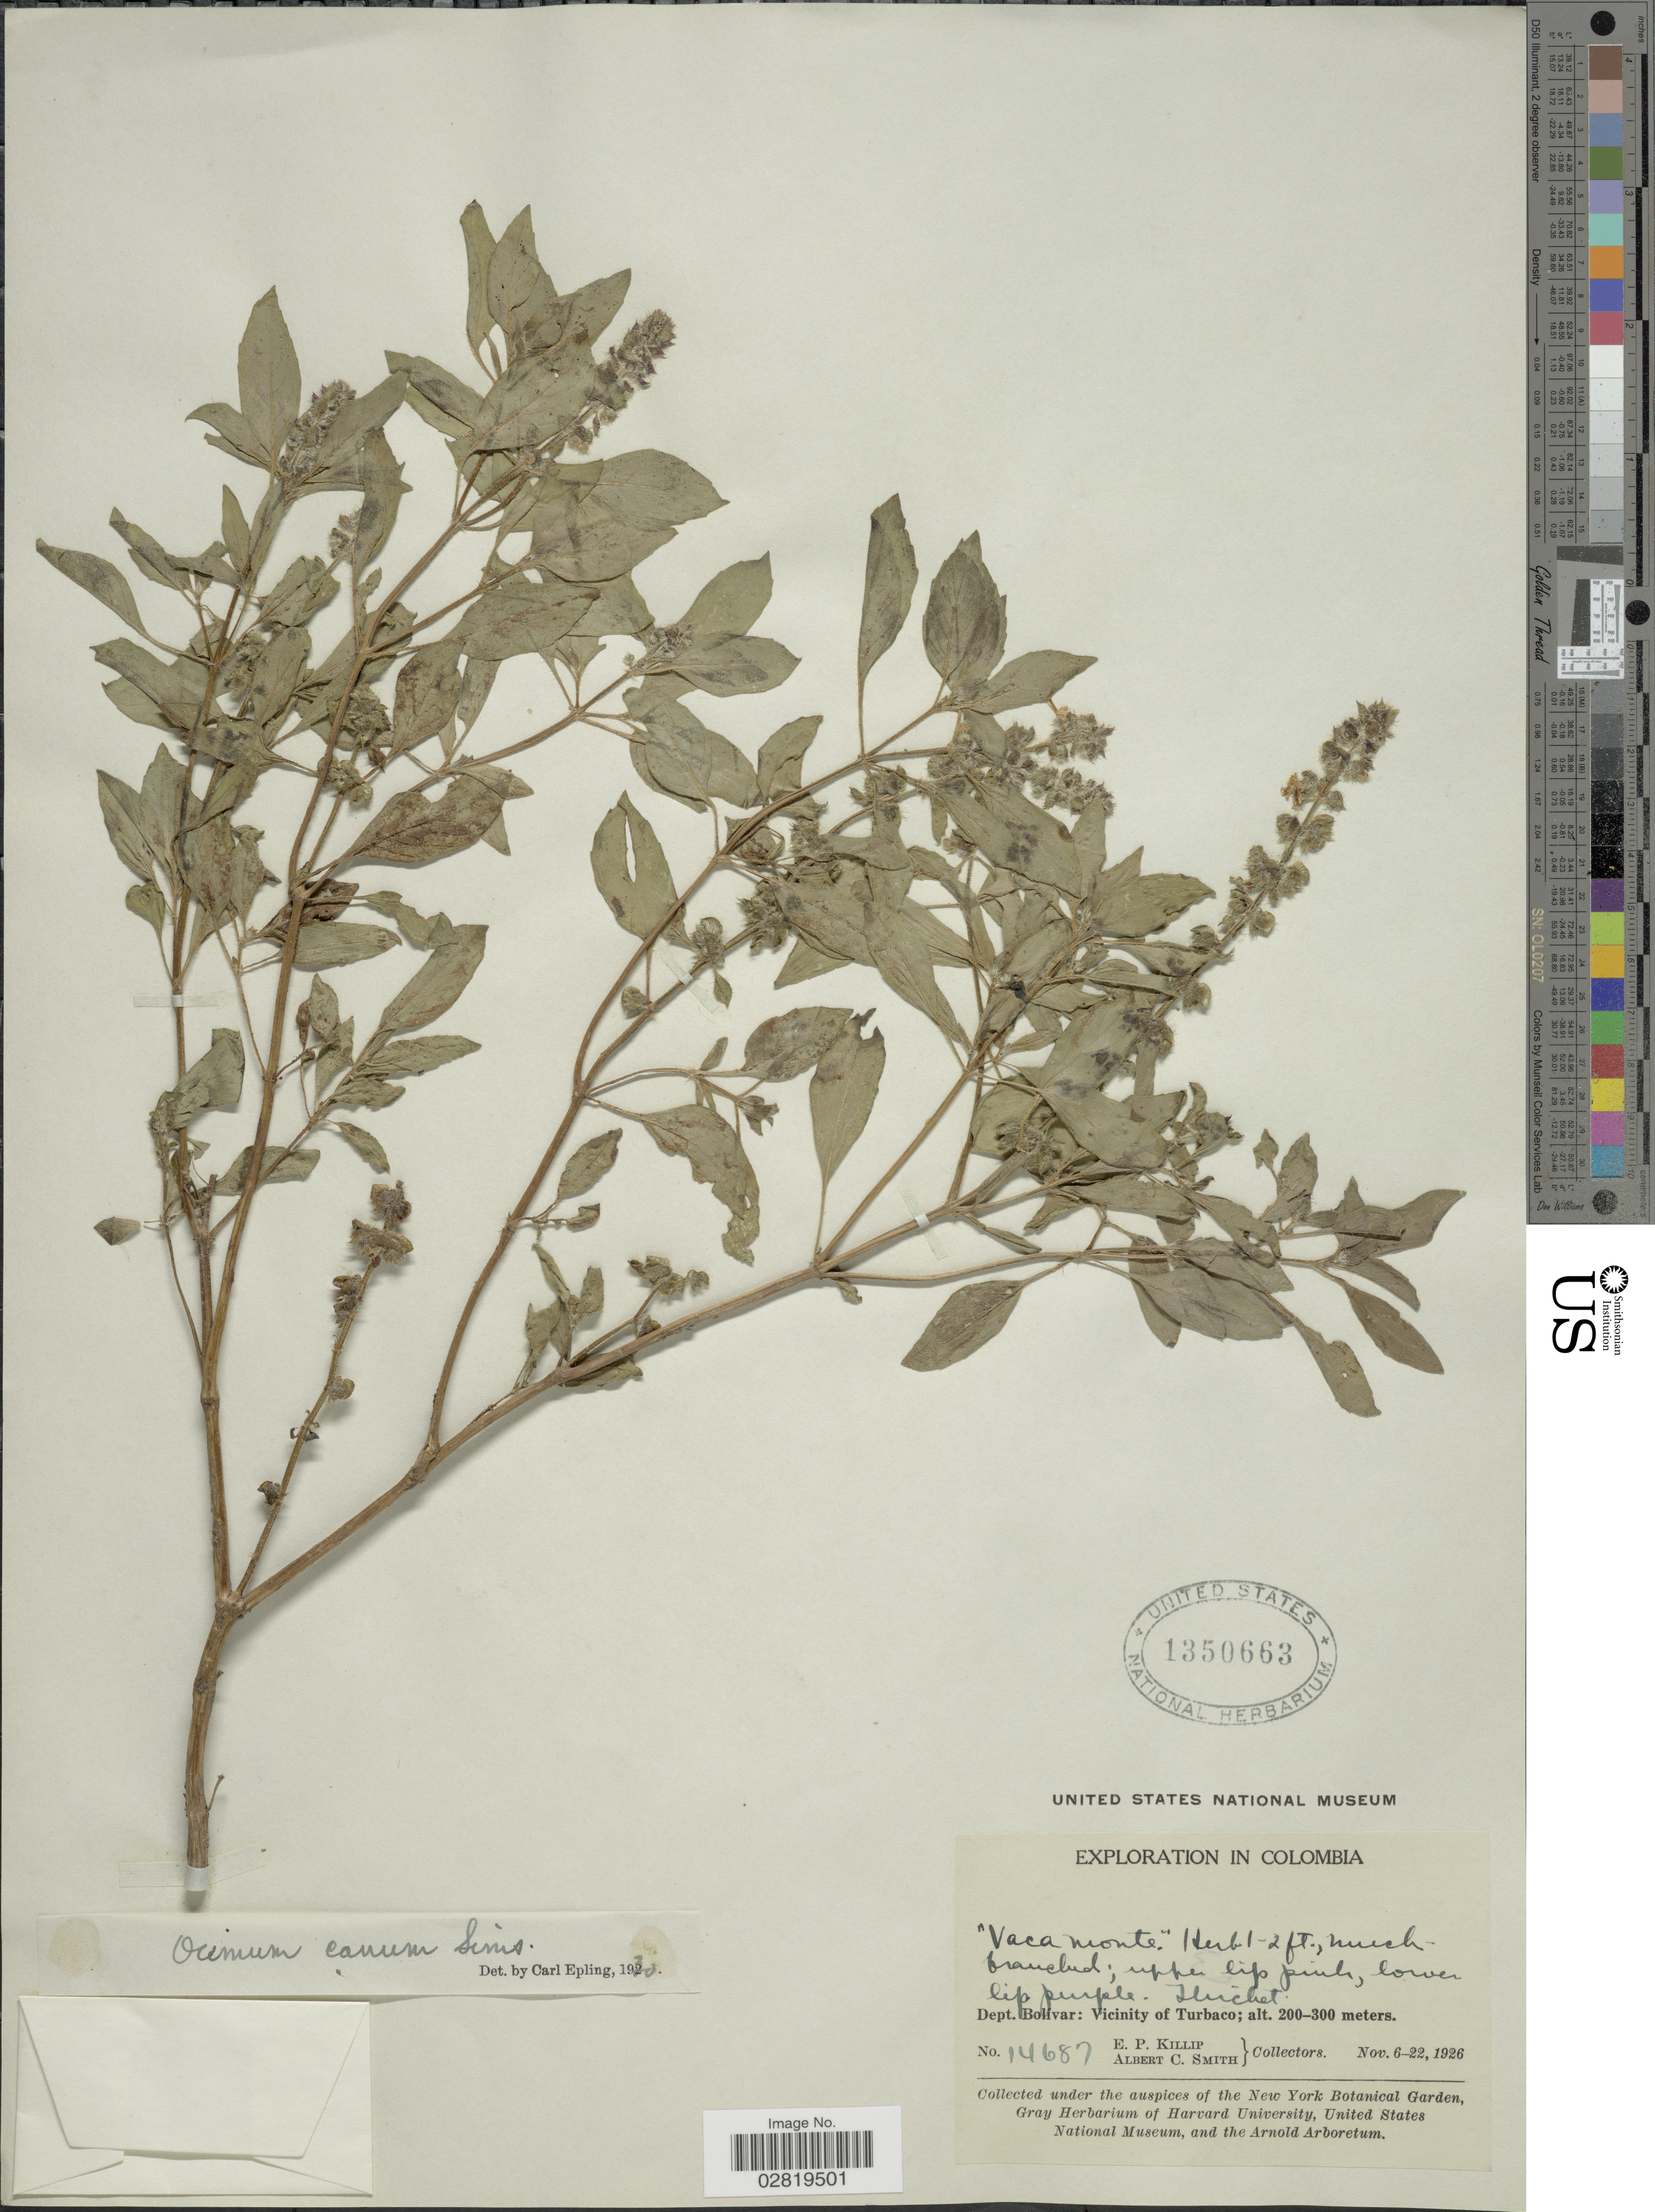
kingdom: Plantae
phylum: Tracheophyta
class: Magnoliopsida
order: Lamiales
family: Lamiaceae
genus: Ocimum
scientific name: Ocimum canum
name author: Sims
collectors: E. P. Killip & A. C. Smith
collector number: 14687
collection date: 1926-11-06/1926-11-22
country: Colombia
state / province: Bolívar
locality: Dept. Bolívar: Vicinity of Turbaco.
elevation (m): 200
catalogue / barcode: US 1350663